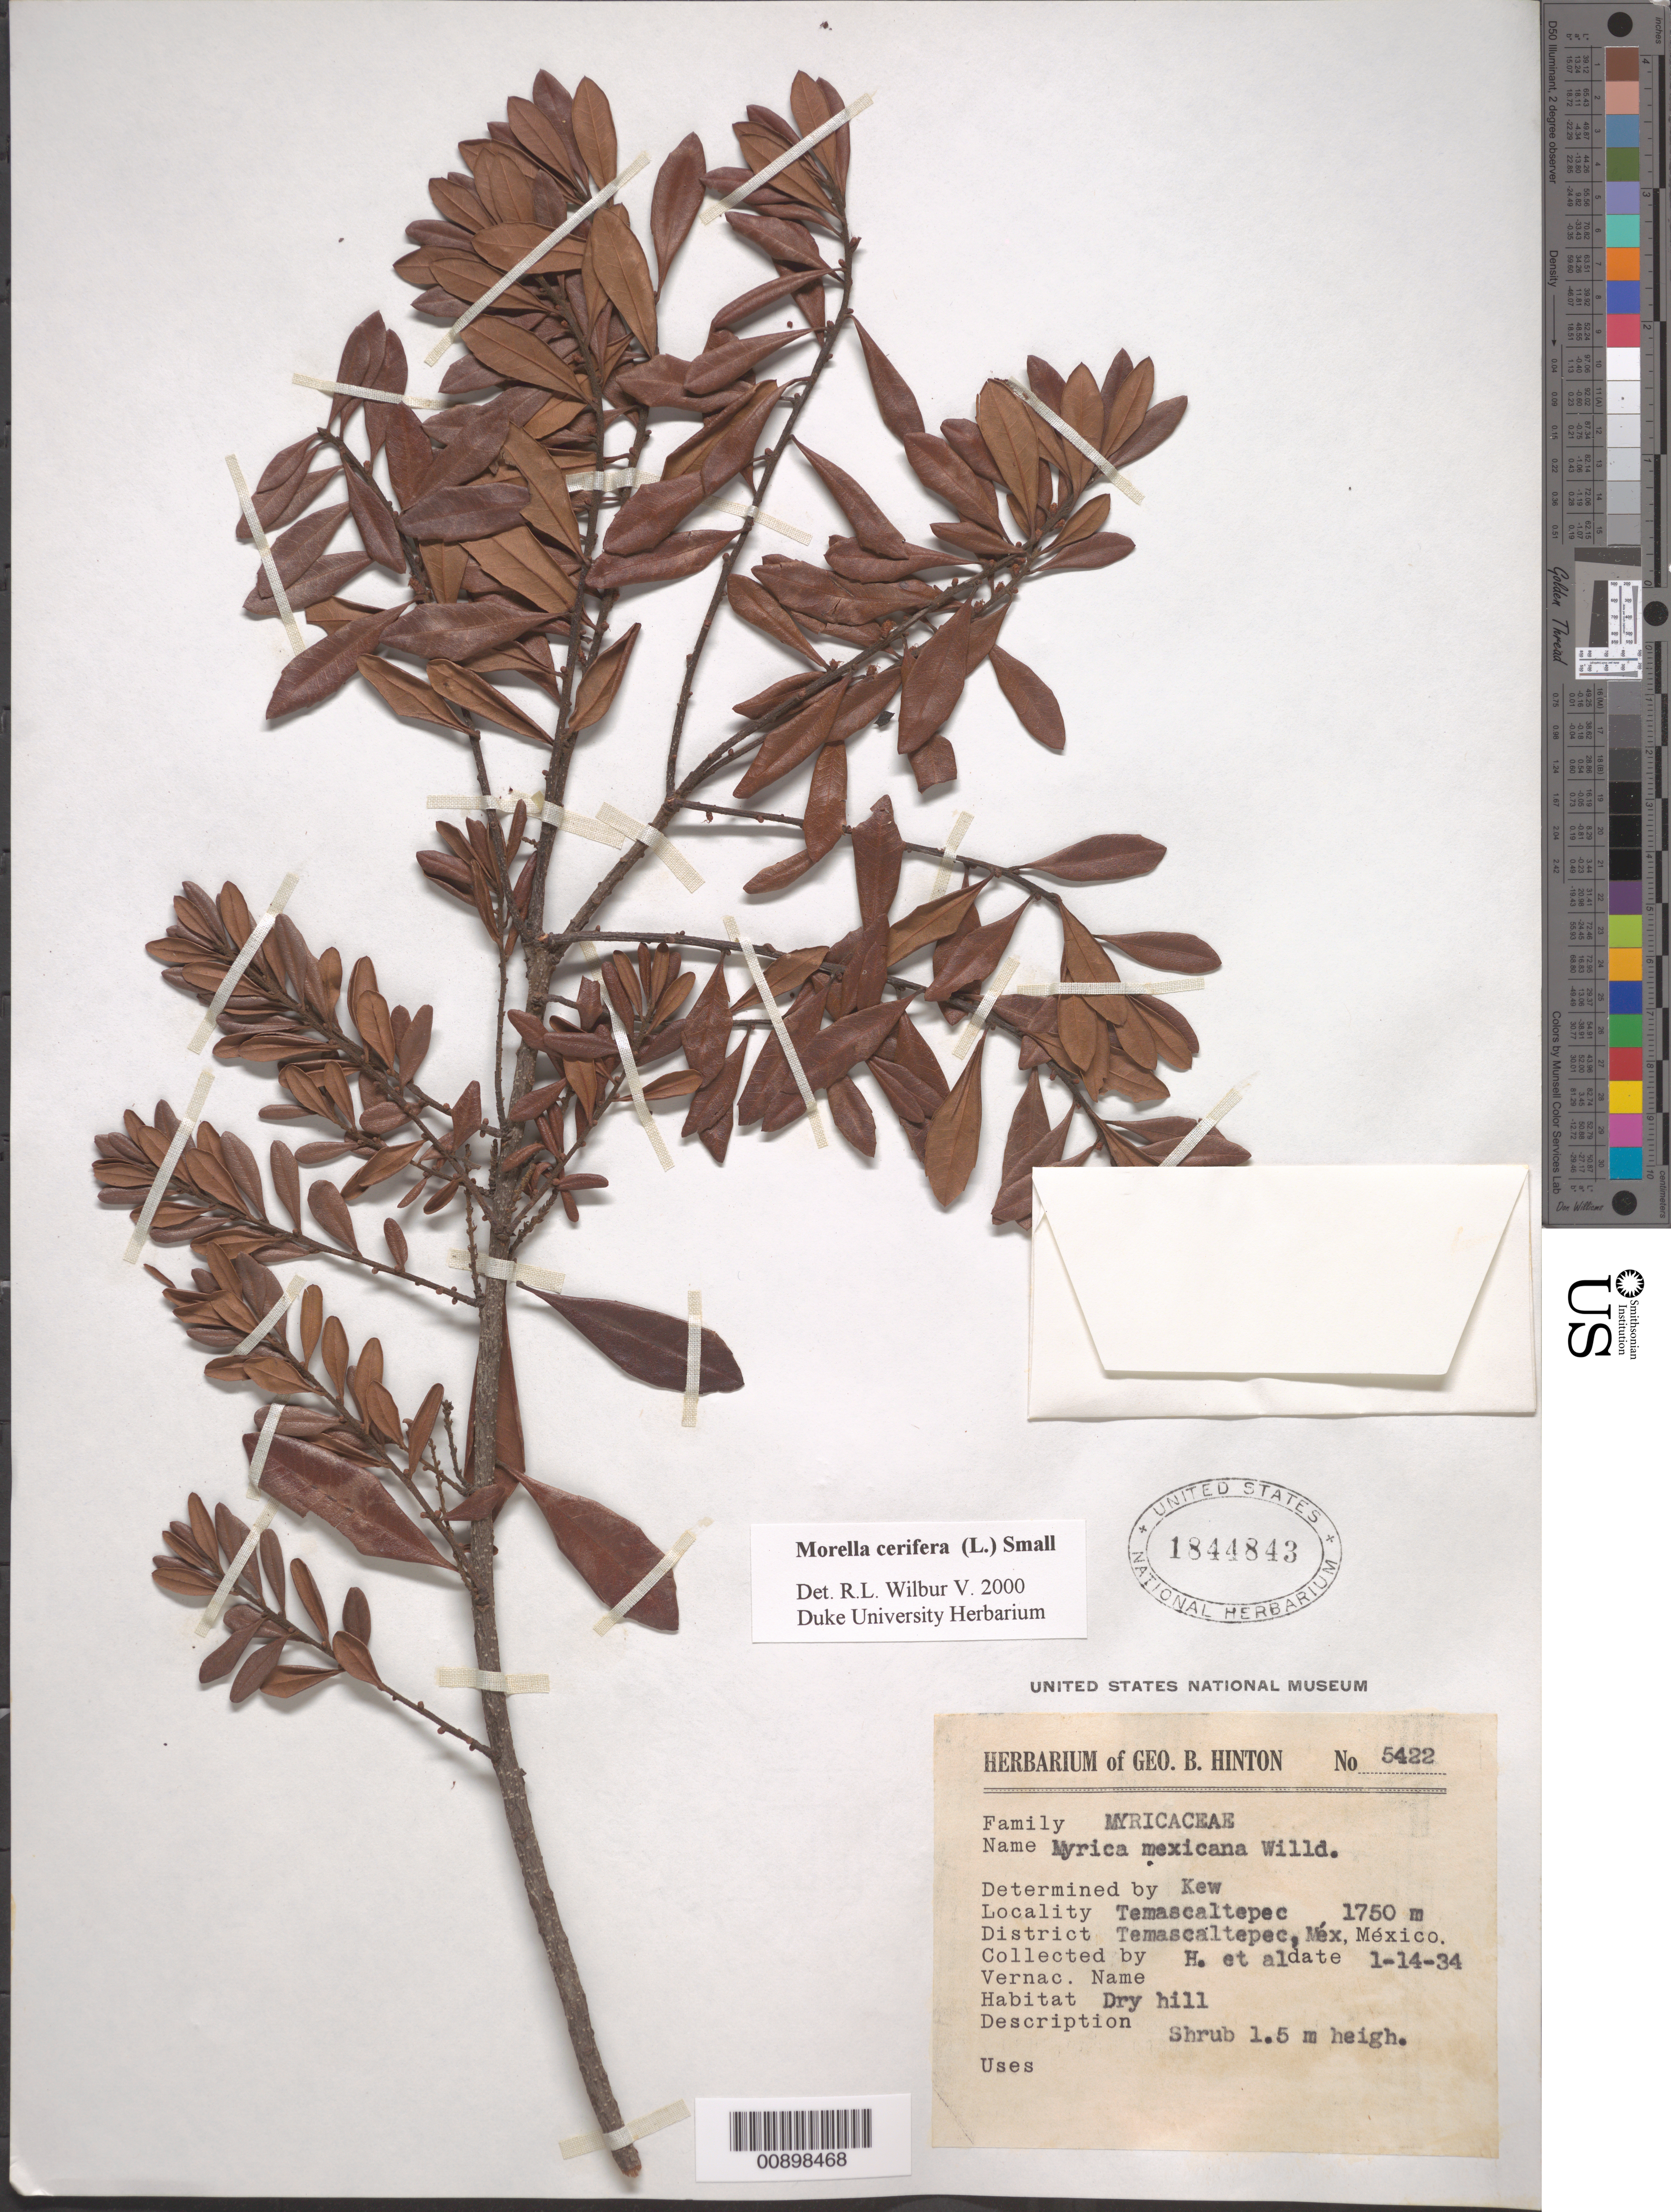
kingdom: Plantae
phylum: Tracheophyta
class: Magnoliopsida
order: Fagales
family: Myricaceae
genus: Morella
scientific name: Morella cerifera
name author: (L.) Small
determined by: Wilbur, R. L.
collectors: G. B. Hinton & et al.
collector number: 5422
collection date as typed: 14 Jan 1934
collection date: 1934-01-14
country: Mexico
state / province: México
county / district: Temascaltepec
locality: Temascaltepec, District of Temascaltepec, State of Mexico.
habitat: Dry hill.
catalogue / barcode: US 1844843